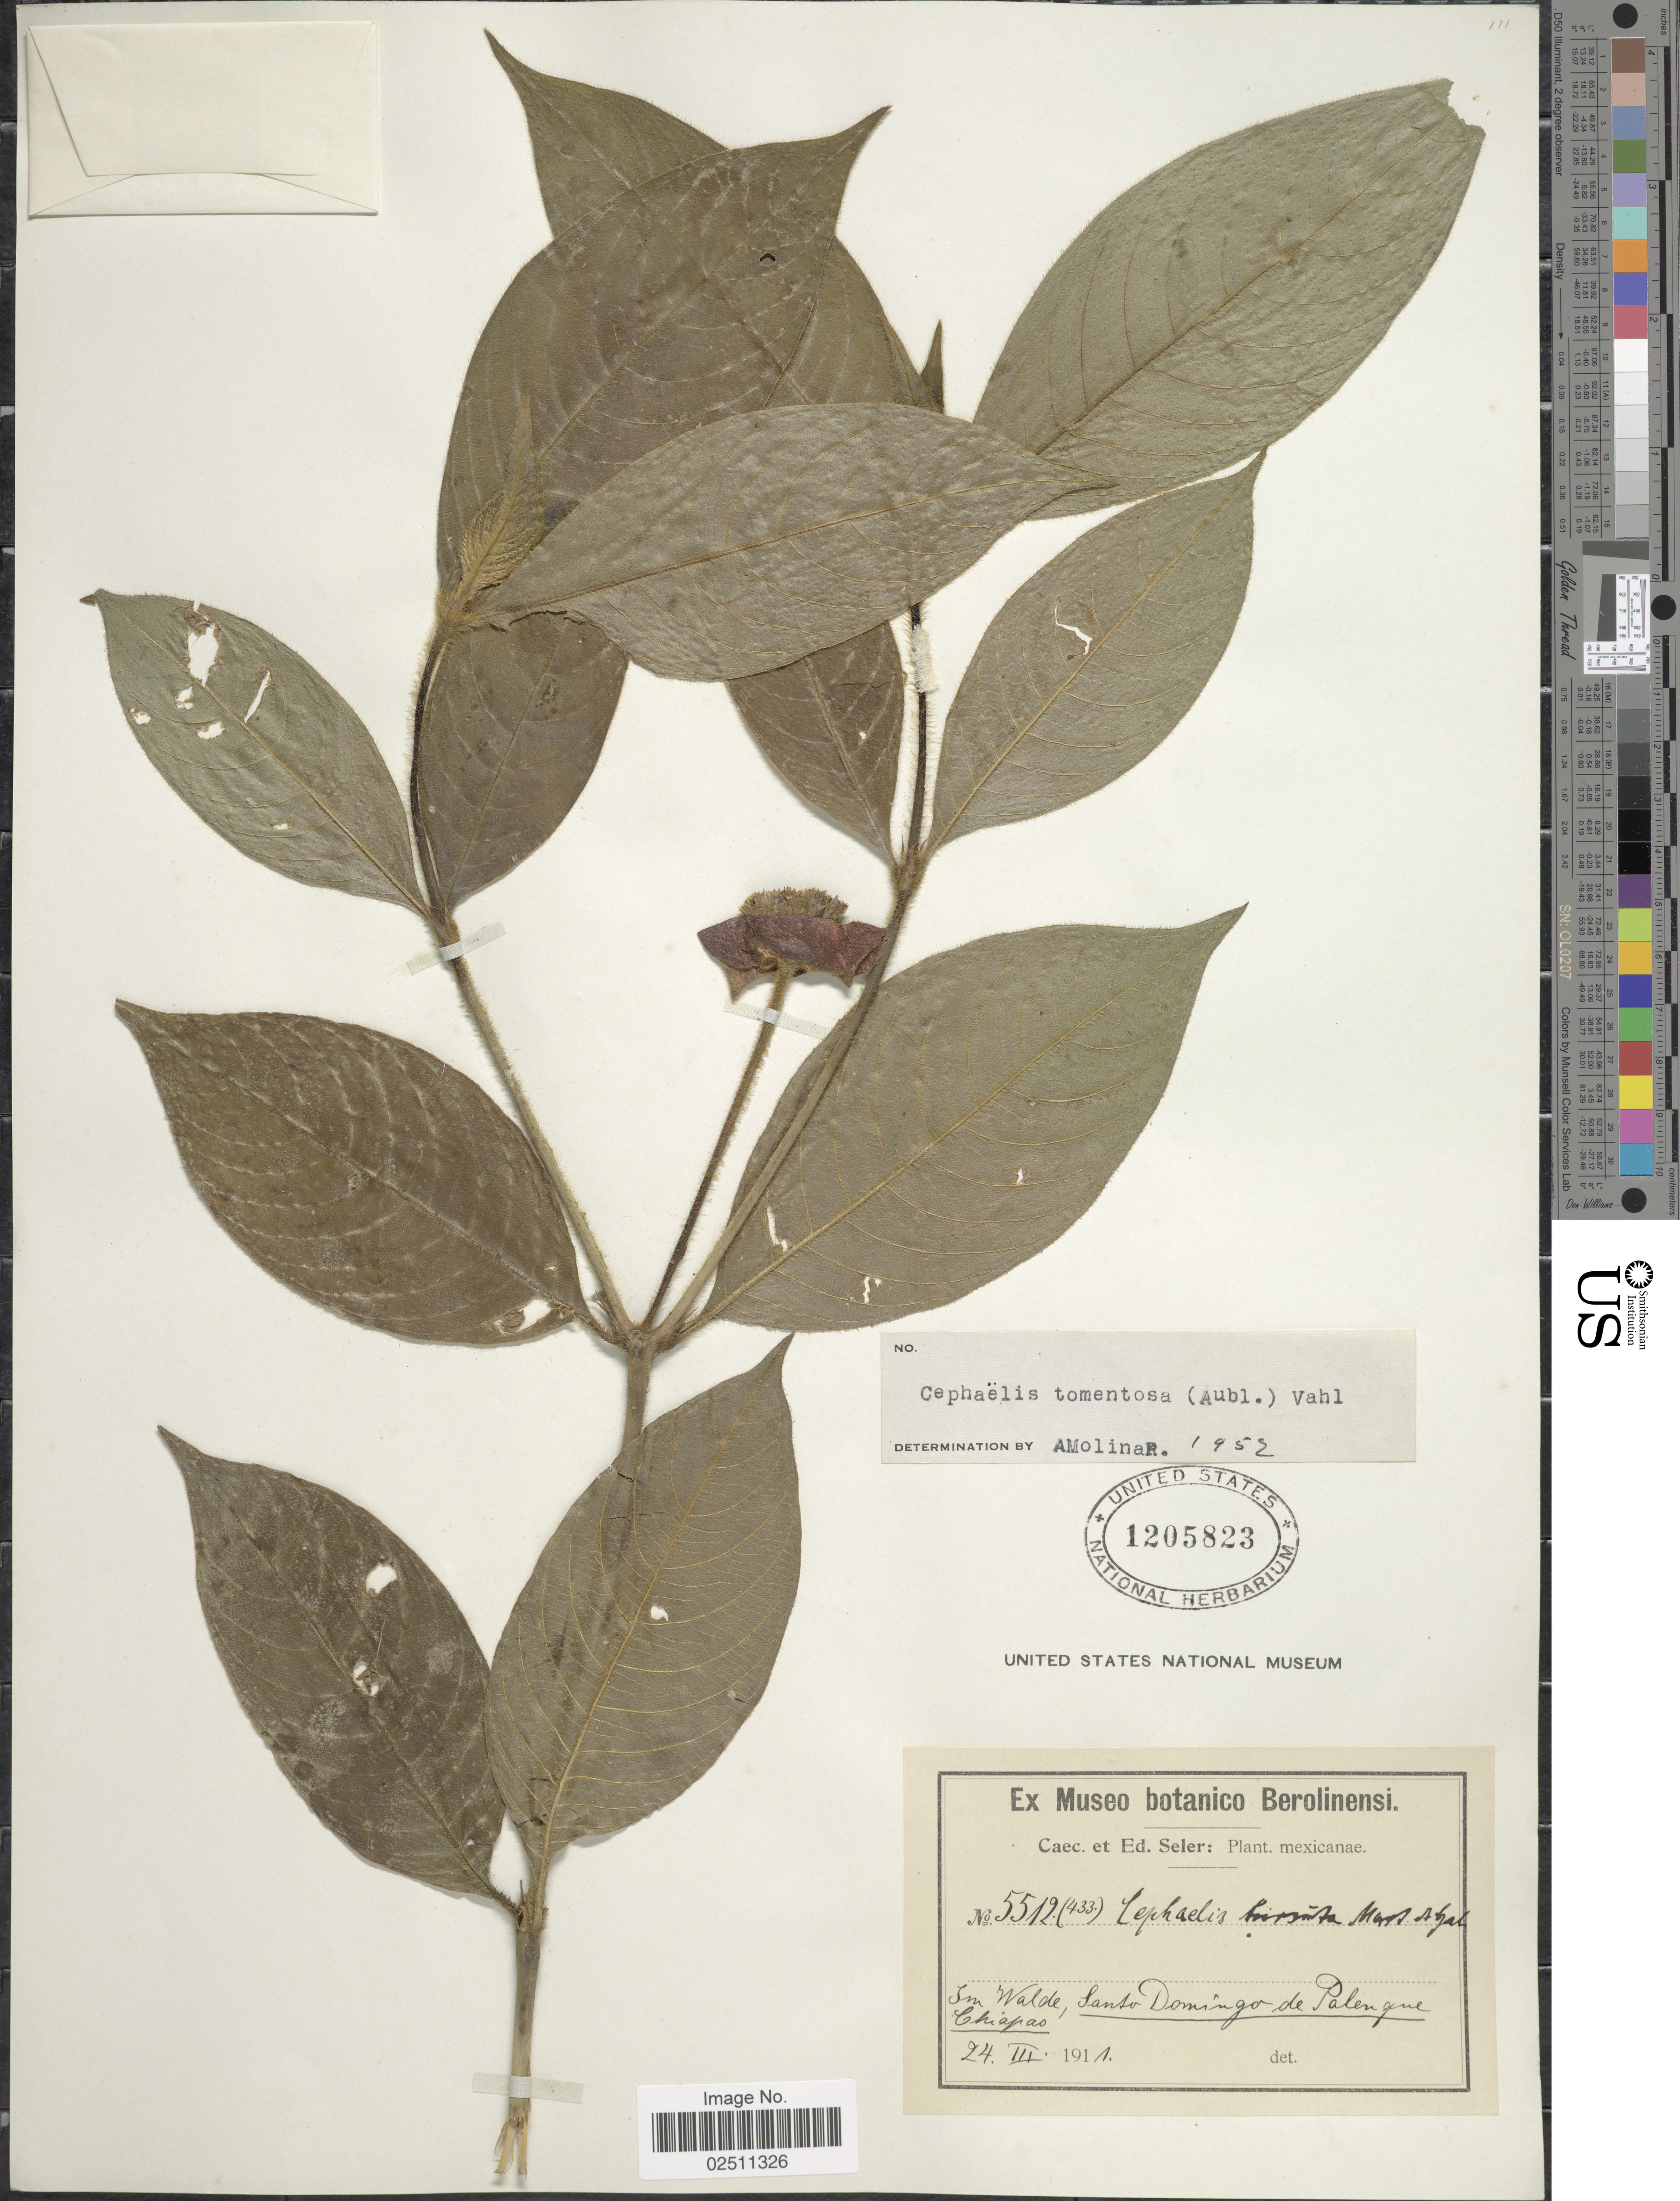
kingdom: Plantae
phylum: Tracheophyta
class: Magnoliopsida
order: Gentianales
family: Rubiaceae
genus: Psychotria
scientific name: Psychotria poeppigiana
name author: Müll. Arg.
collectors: ex Caec. et Ed Seler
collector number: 5512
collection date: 1911-03-24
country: Mexico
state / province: Chiapas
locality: Im Walde, Santo Domingo de Palenque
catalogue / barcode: US 1205823